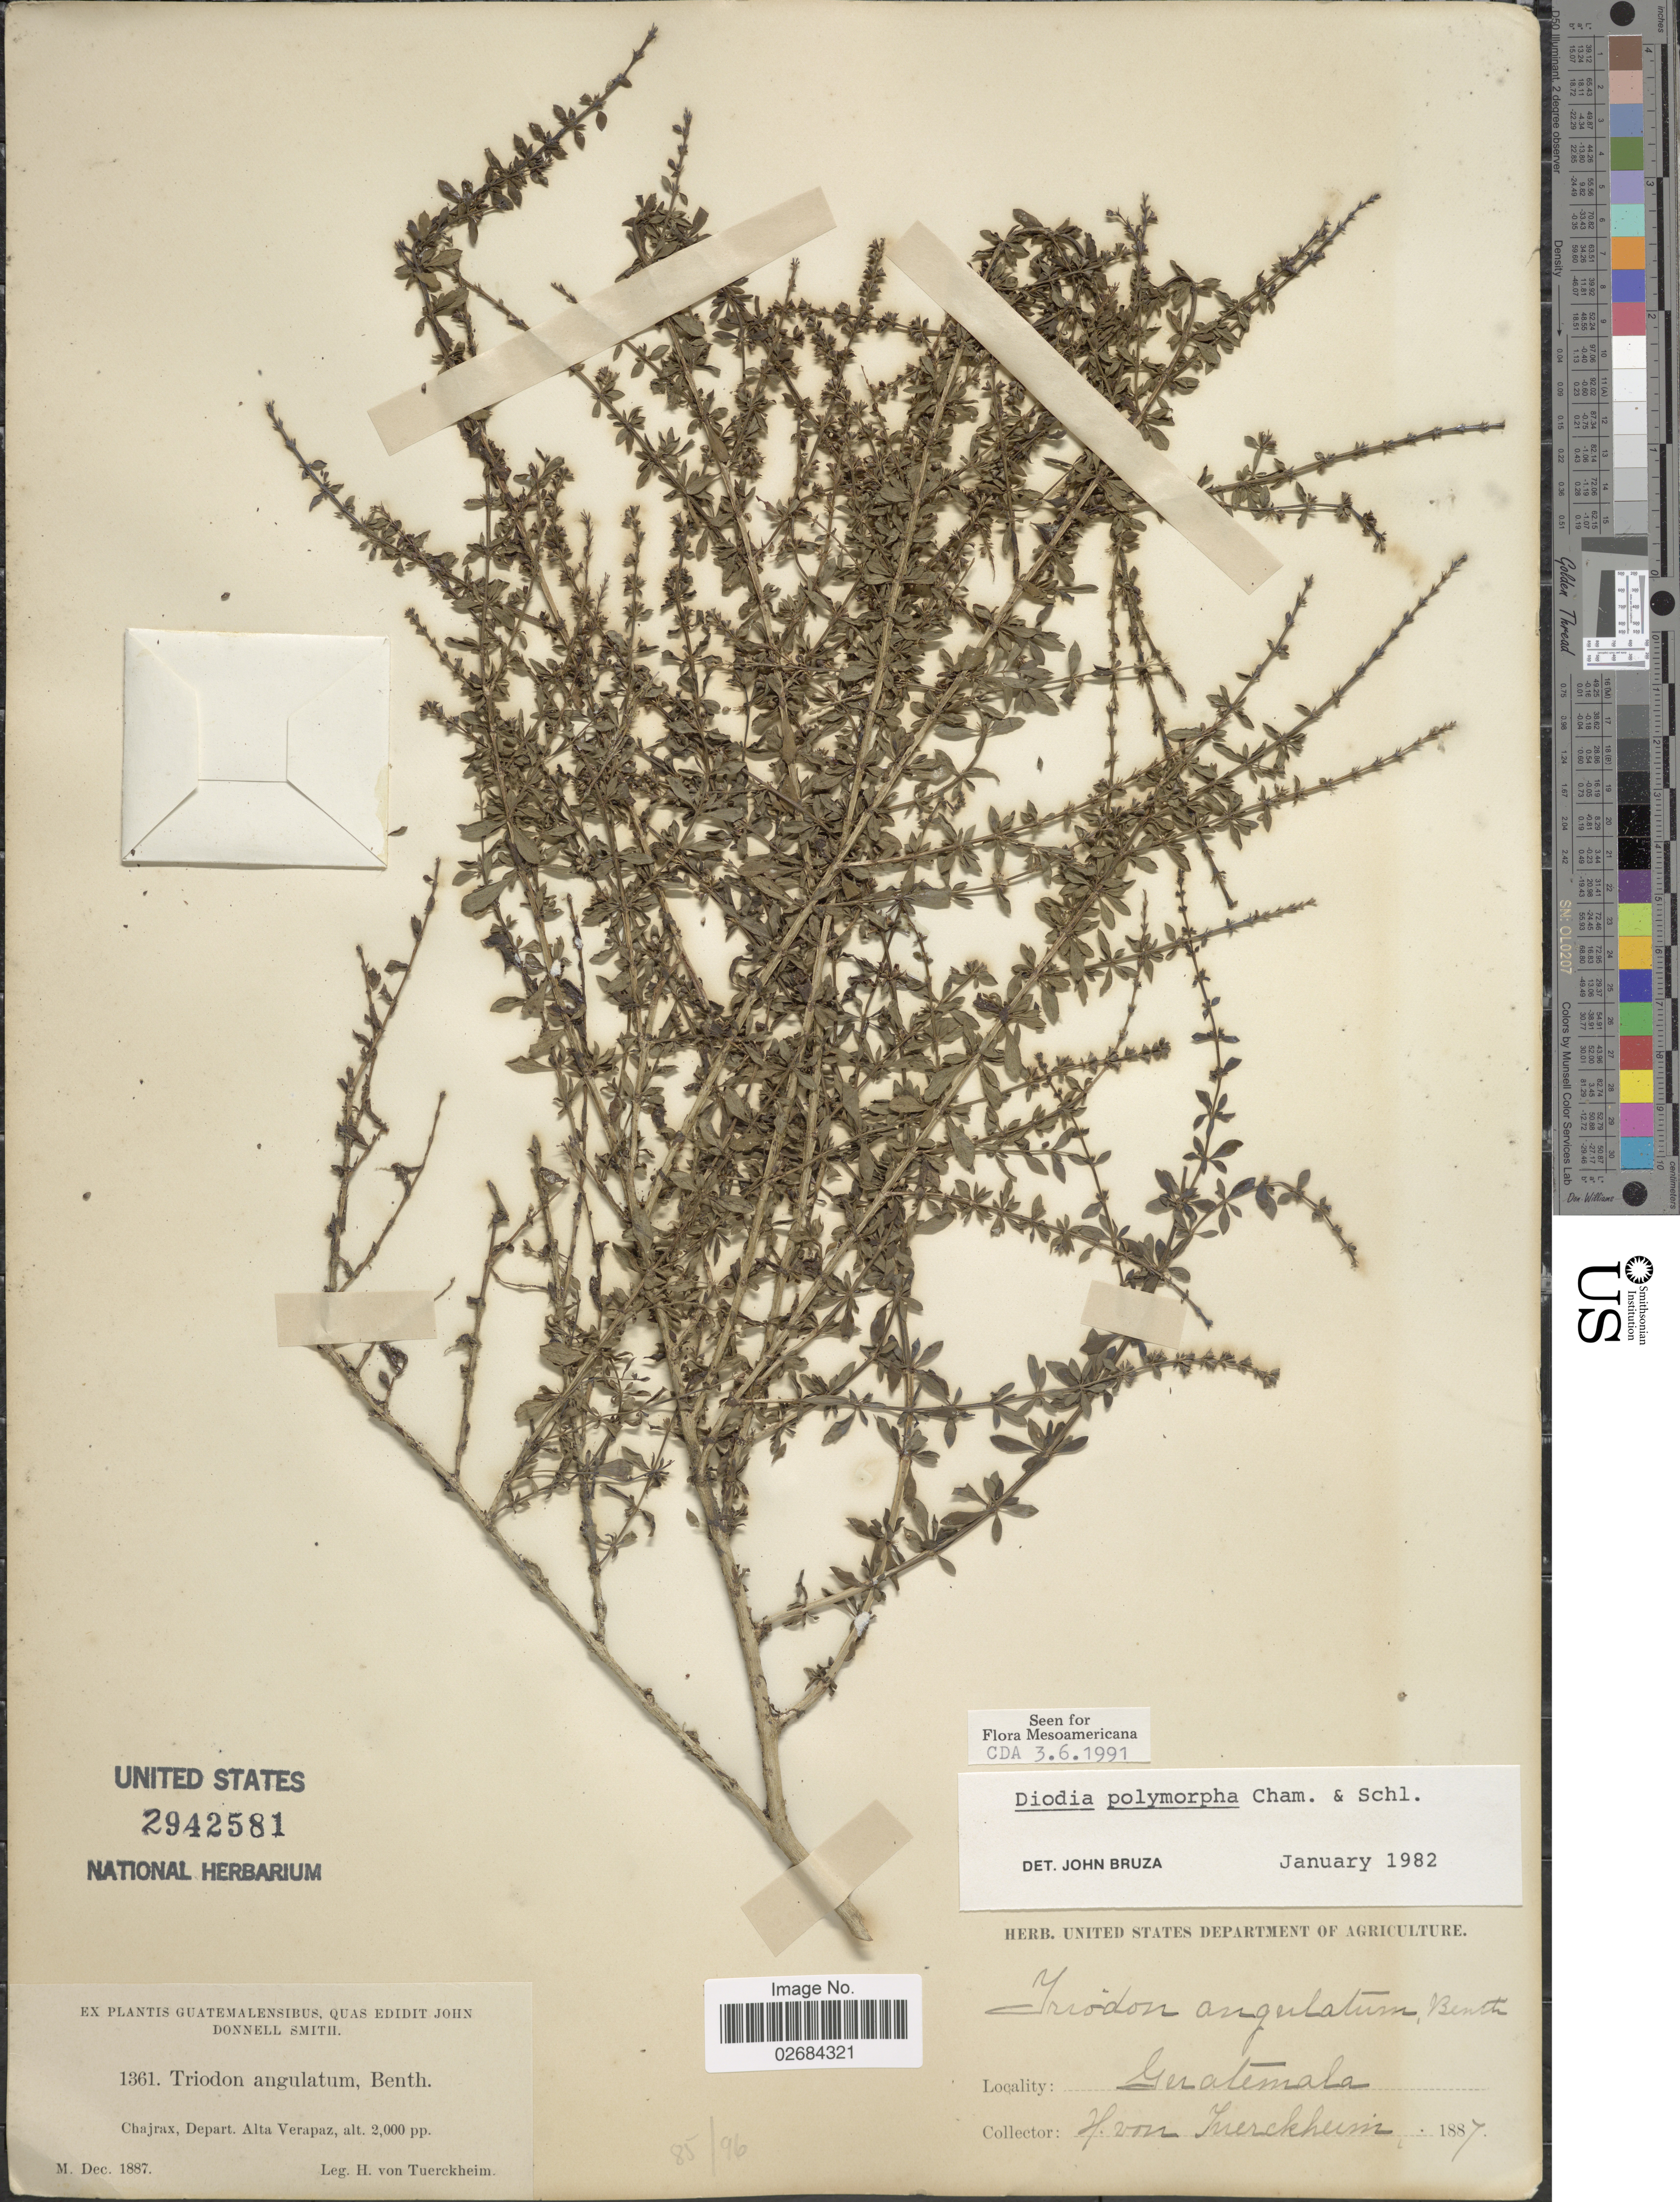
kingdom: Plantae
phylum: Tracheophyta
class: Magnoliopsida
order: Gentianales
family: Rubiaceae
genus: Diodia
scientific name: Diodia brasiliensis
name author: Spreng.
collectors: H. von Türckheim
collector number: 1361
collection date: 1887-12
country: Guatemala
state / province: Alta Verapaz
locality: Chajrax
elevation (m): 610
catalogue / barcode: US 2942581